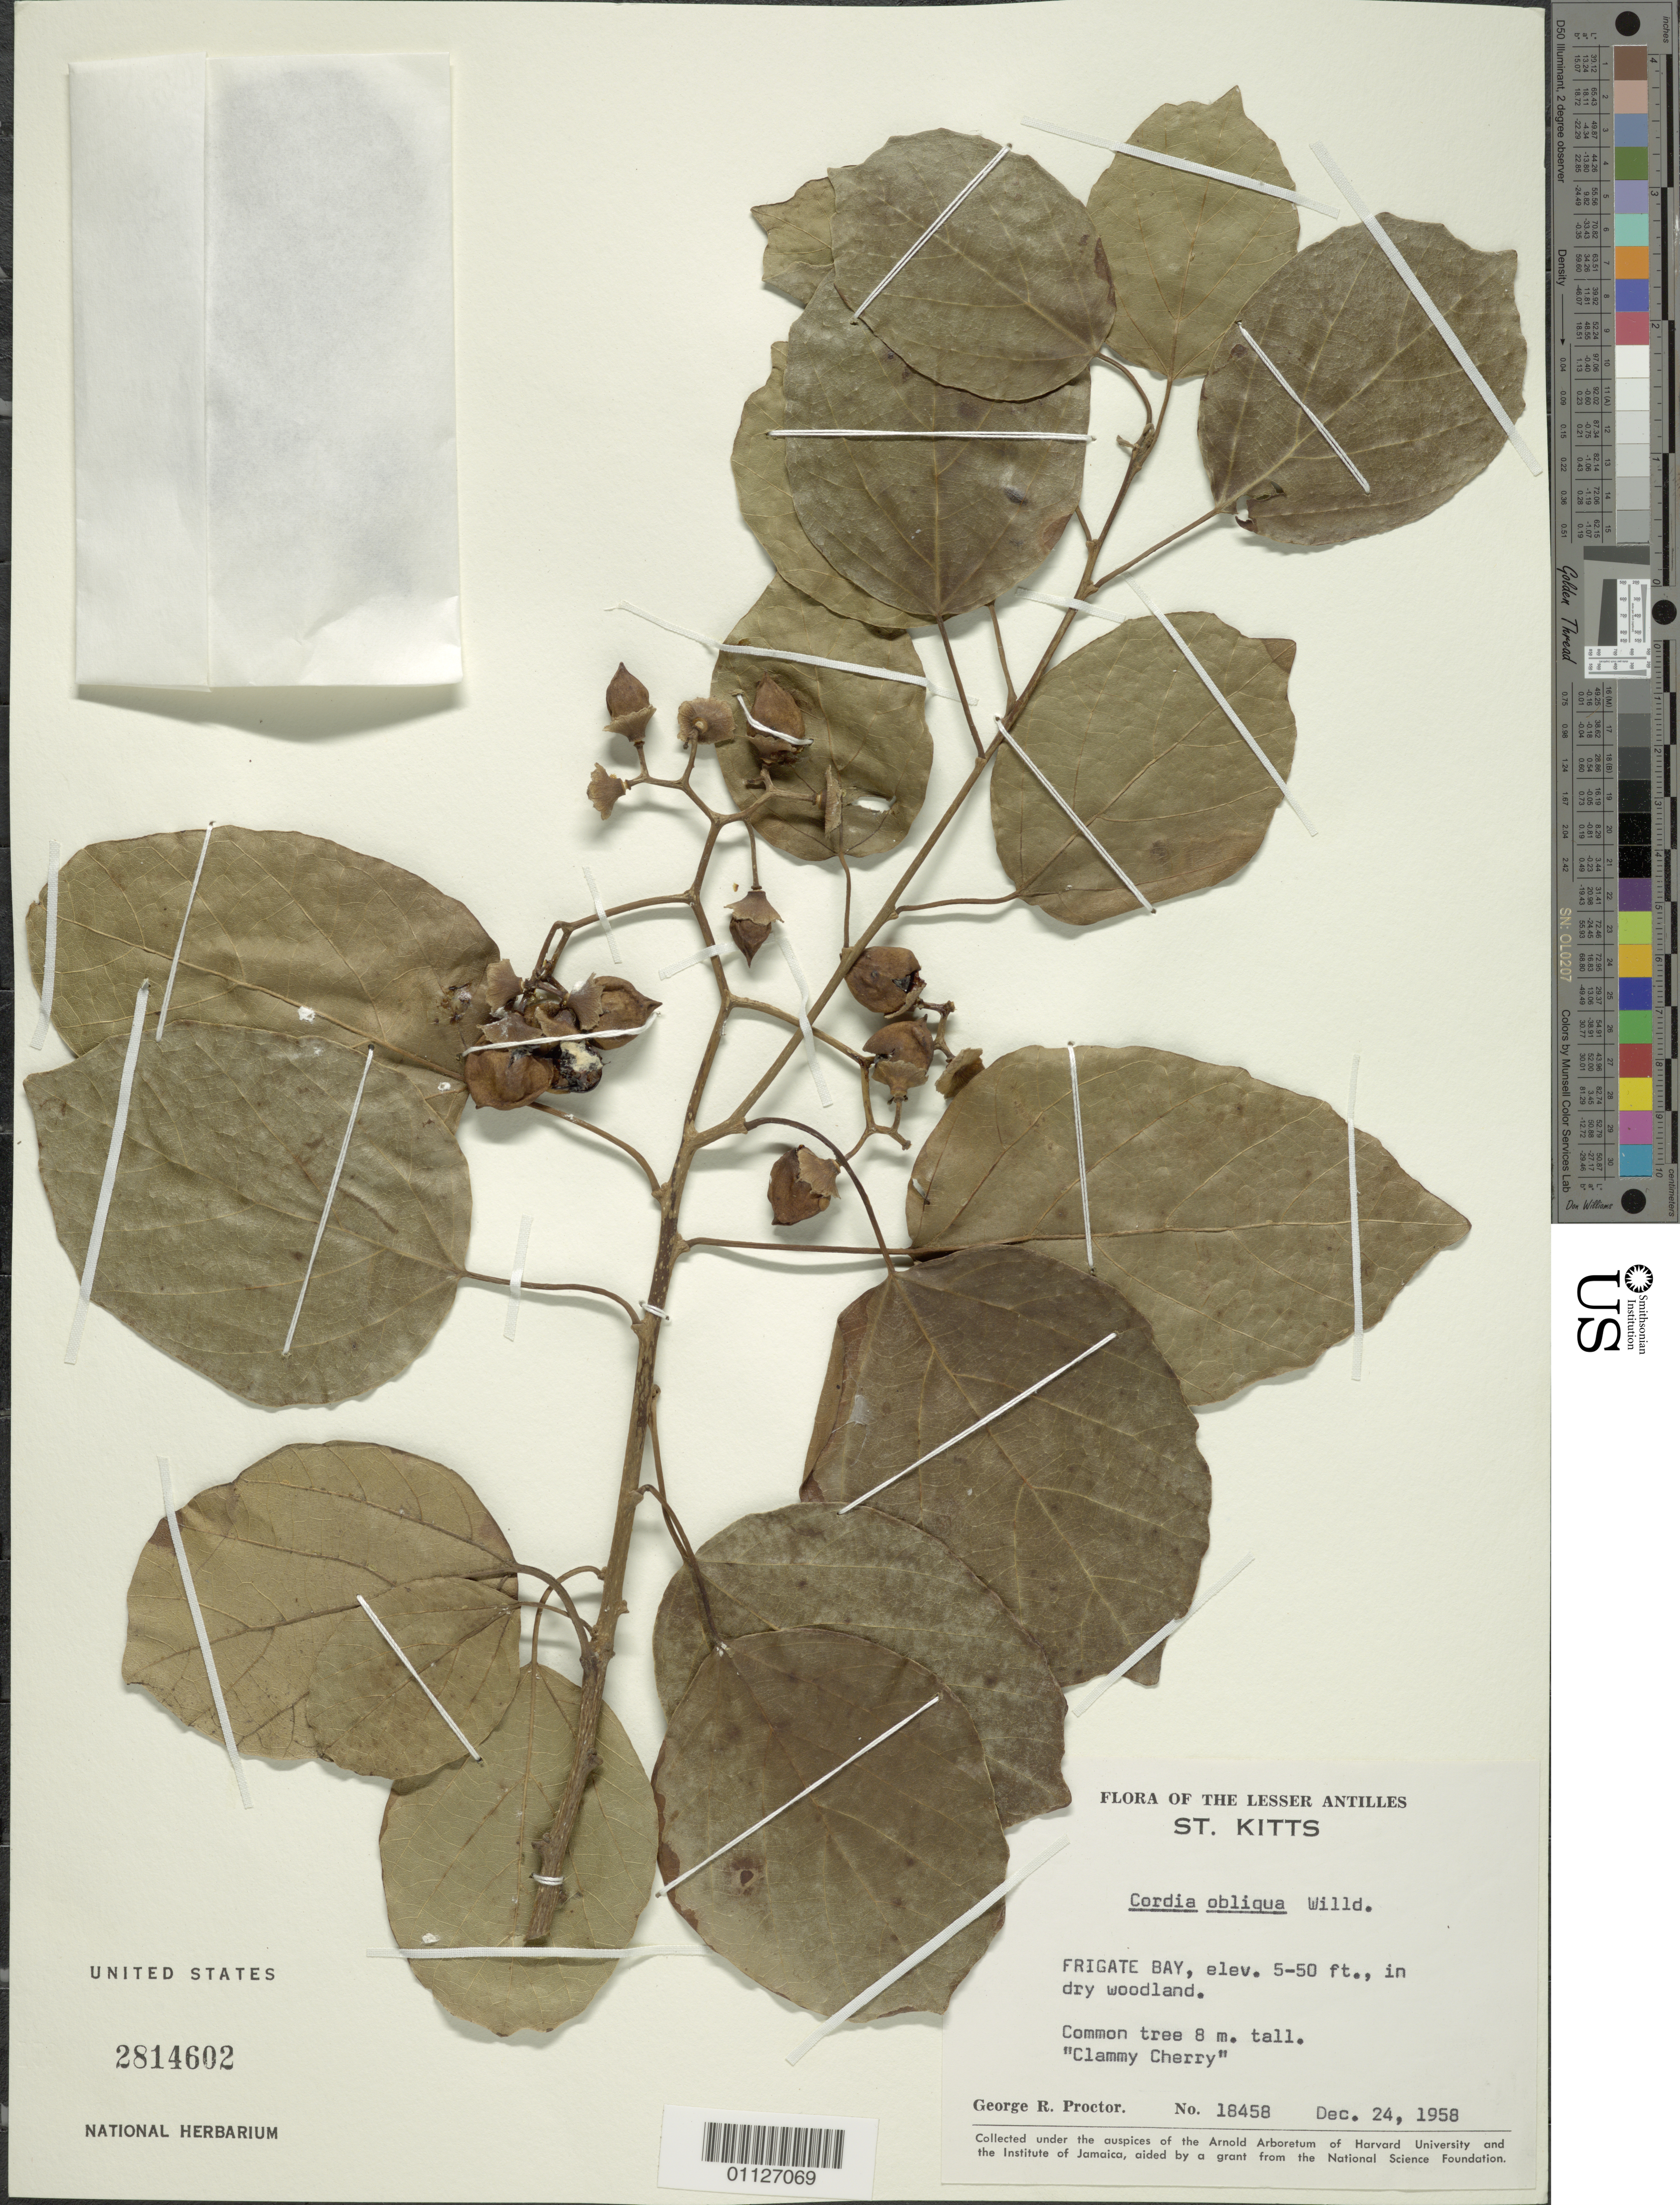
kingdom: Plantae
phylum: Tracheophyta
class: Magnoliopsida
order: Boraginales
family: Cordiaceae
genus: Cordia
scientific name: Cordia obliqua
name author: Willd.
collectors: G. R. Proctor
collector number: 18458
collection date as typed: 24 Dec 1958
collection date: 1958-12-24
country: St. Christopher-Nevis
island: St. Christopher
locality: Frigate Bay, dry woodland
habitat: In dry woodland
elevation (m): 2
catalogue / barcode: US 2814602